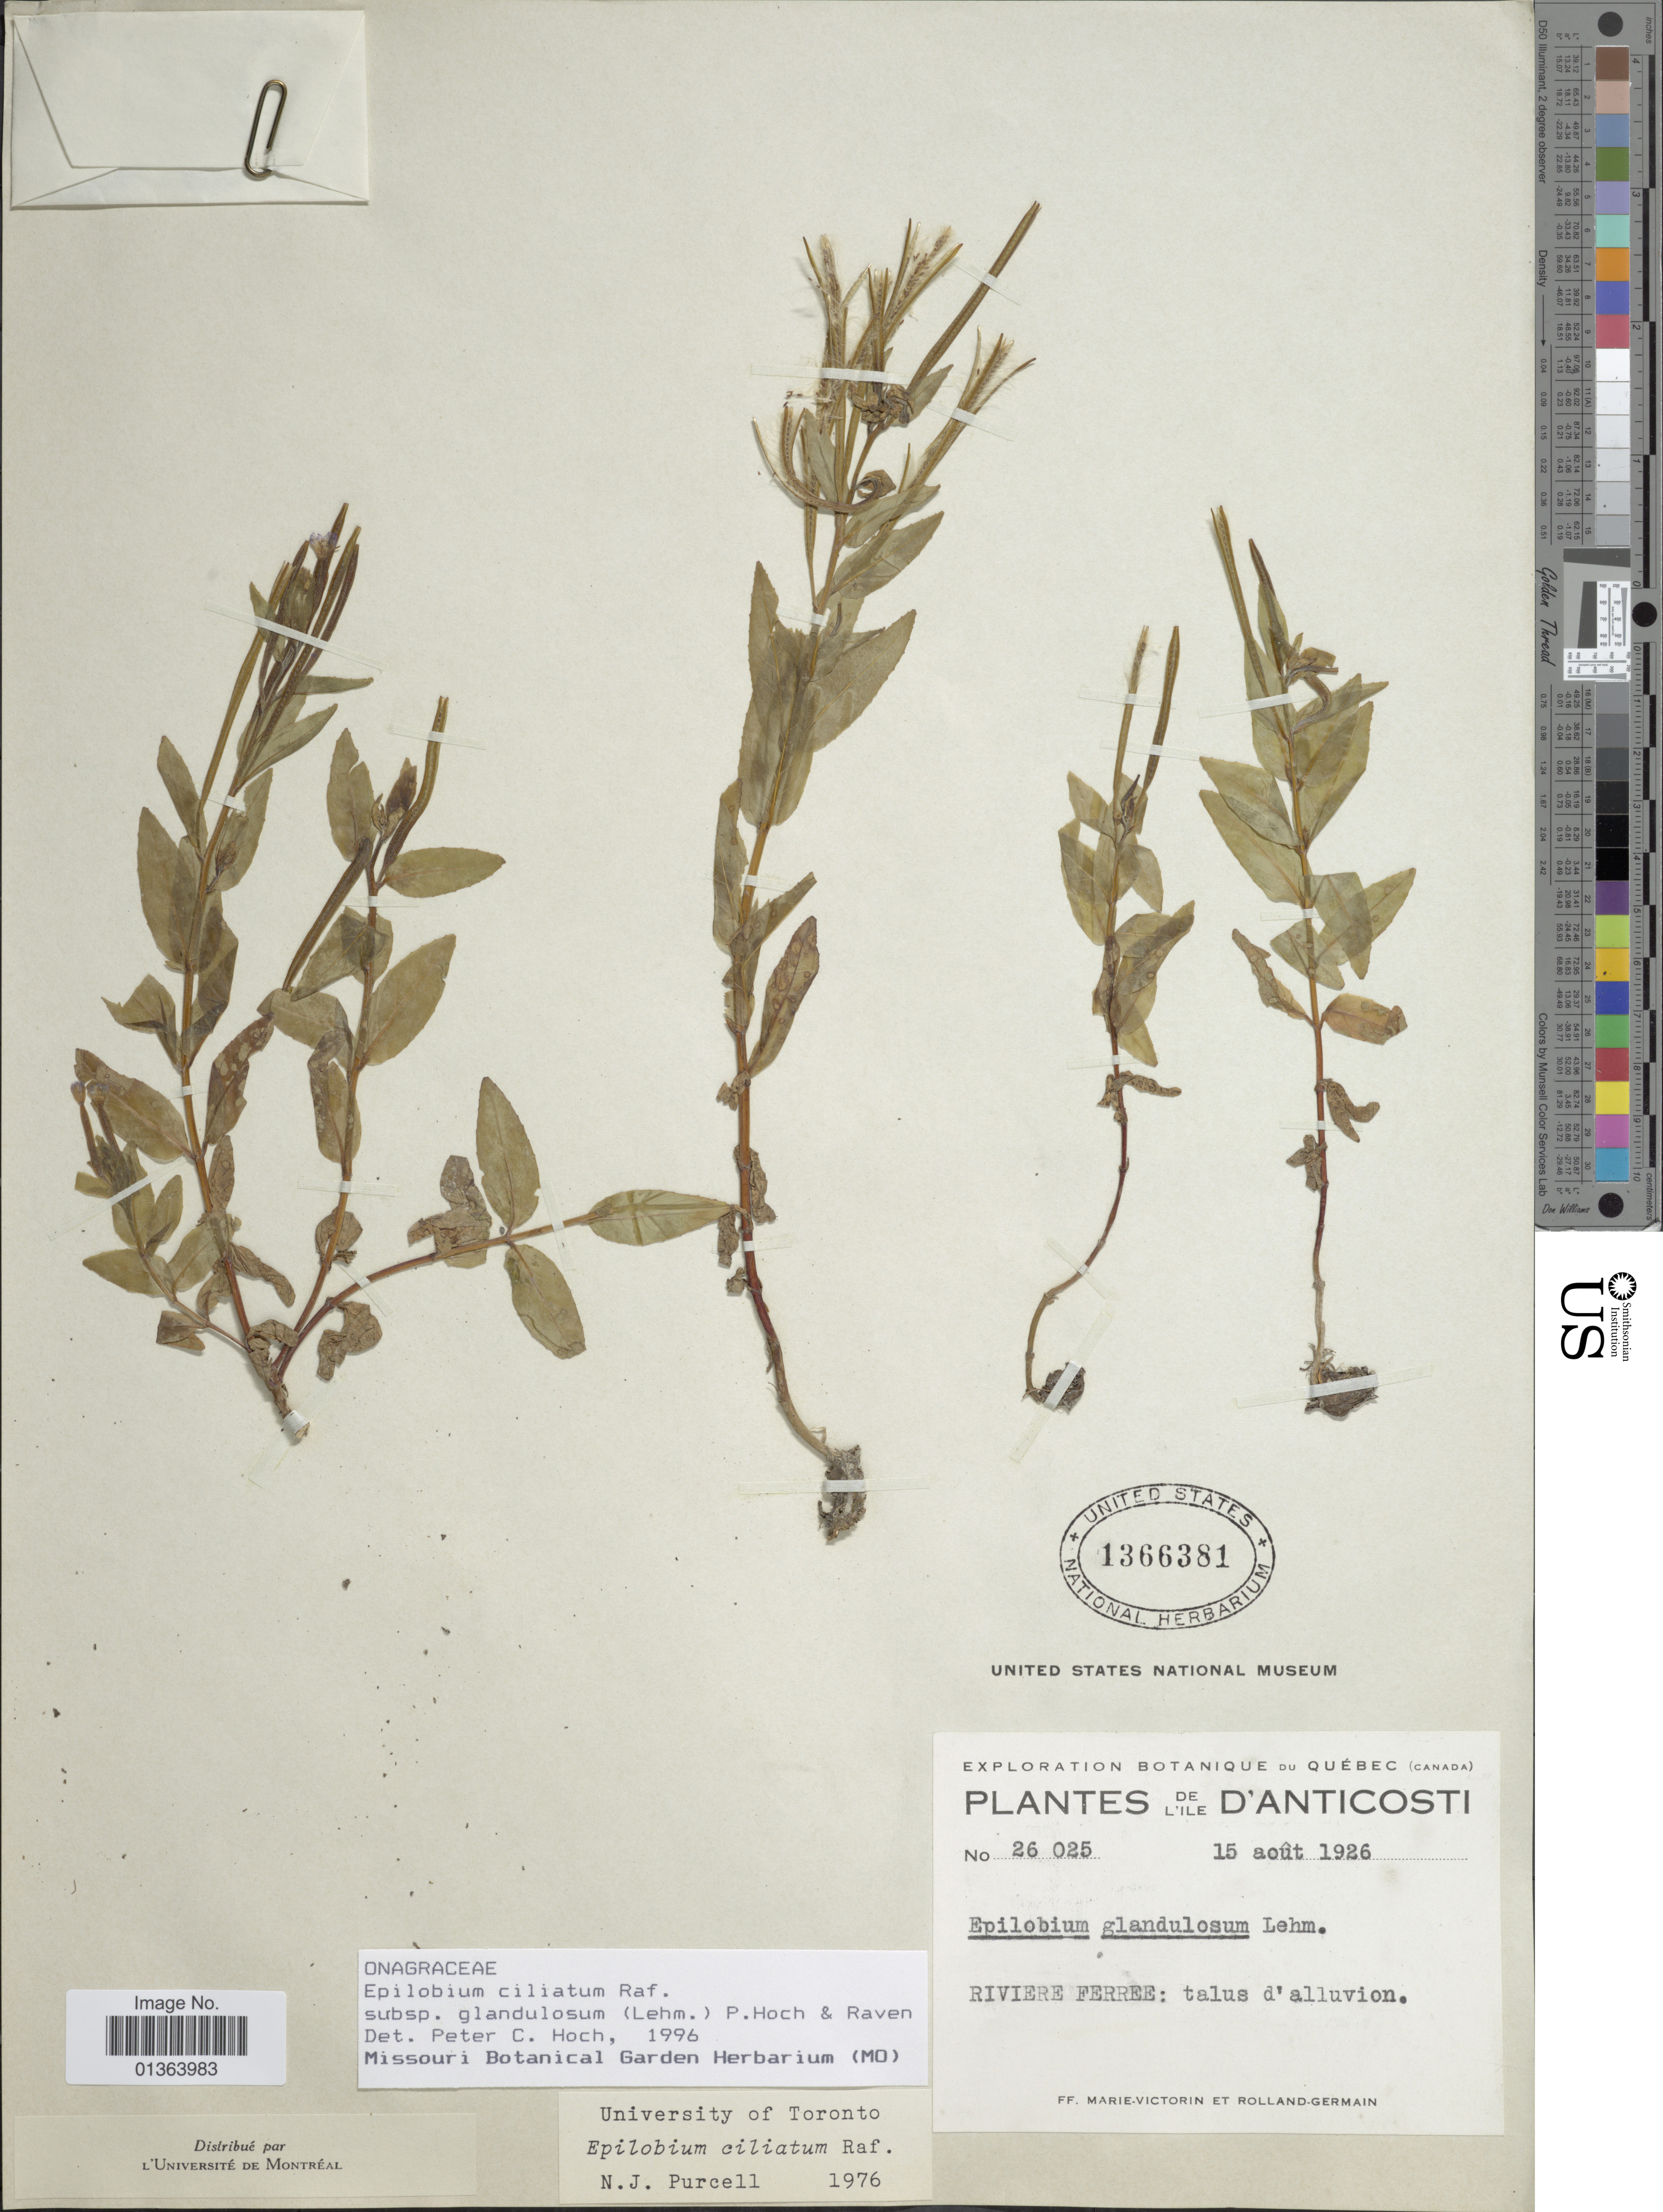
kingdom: Plantae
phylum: Tracheophyta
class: Magnoliopsida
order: Myrtales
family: Onagraceae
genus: Epilobium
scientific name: Epilobium ciliatum subsp. glandulosum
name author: (Lehm.) Hoch & P.H. Raven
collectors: Fr. Marie-Victorin & Rolland-Germain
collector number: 26025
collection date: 1926-08-15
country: Canada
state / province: Quebec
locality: L'Ile D'Anticosti. Riviere Ferree.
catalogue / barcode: US 1366381